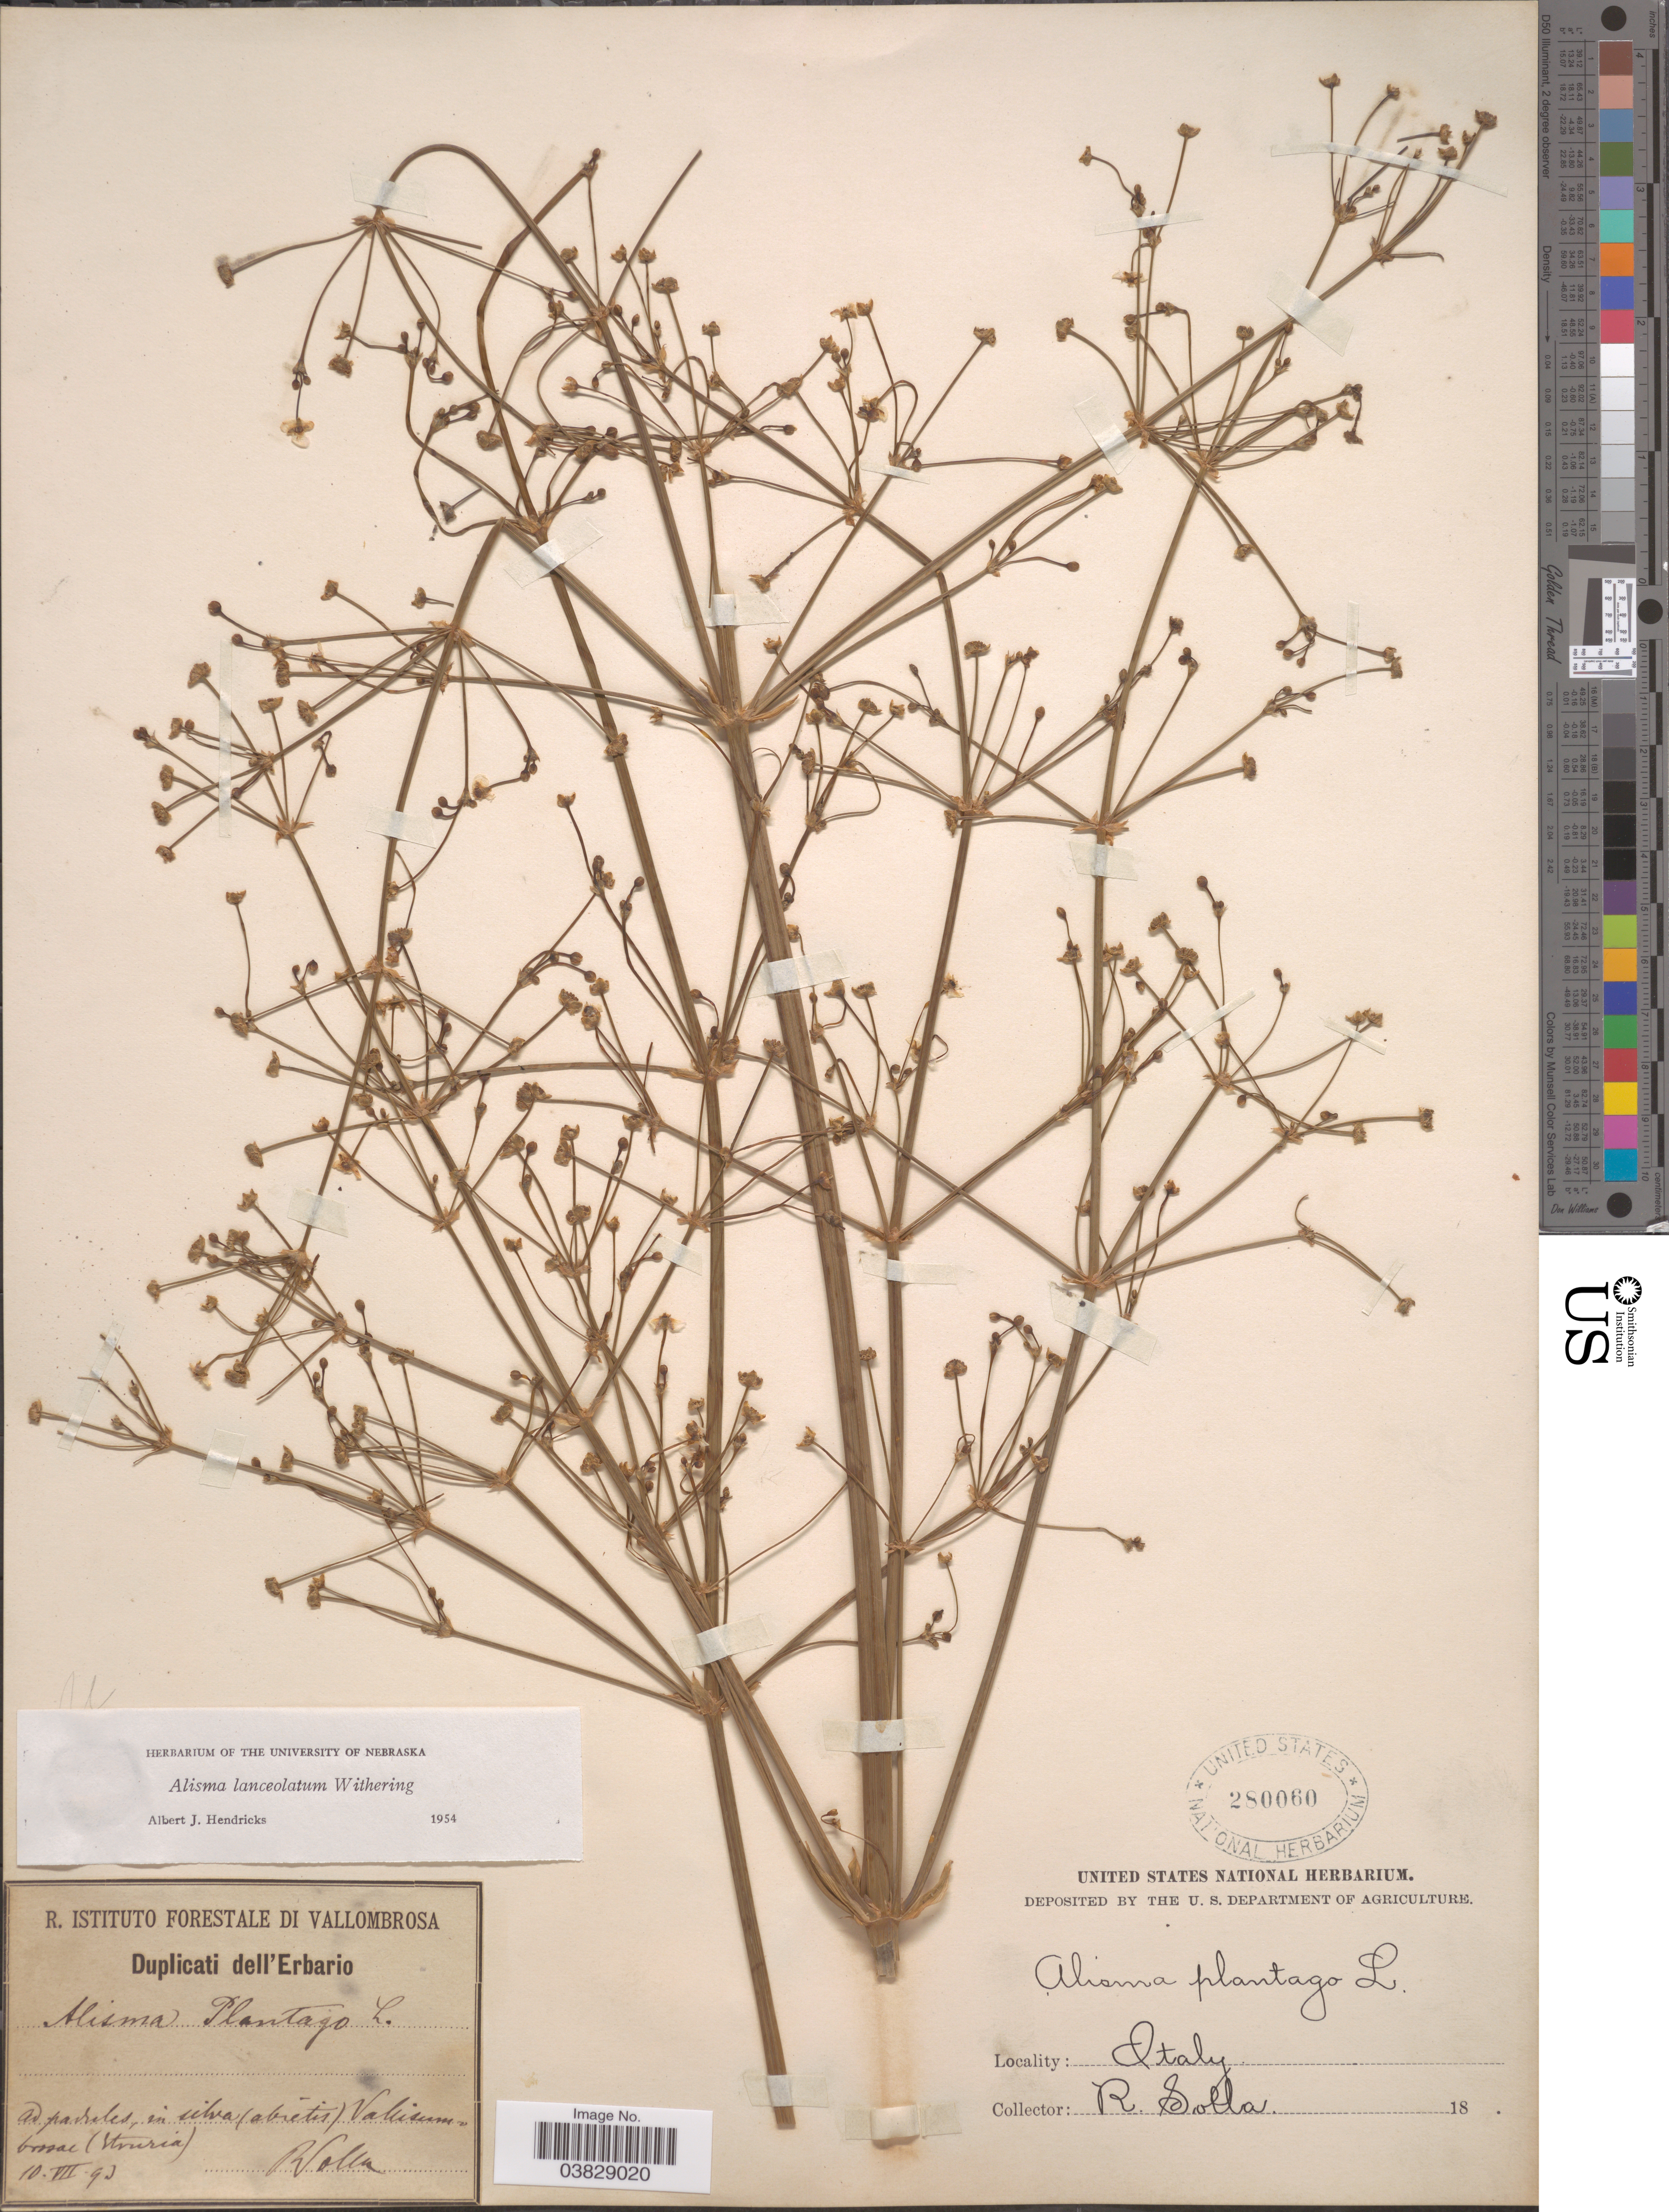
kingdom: Plantae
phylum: Tracheophyta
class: Liliopsida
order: Alismatales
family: Alismataceae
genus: Alisma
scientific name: Alisma lanceolatum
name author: With.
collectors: R. Solla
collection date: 1890-07-10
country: Italy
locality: Ad padreles [interpreted], in silva (abiētis) Vallisumbrosae (Etruria).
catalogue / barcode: US 280060